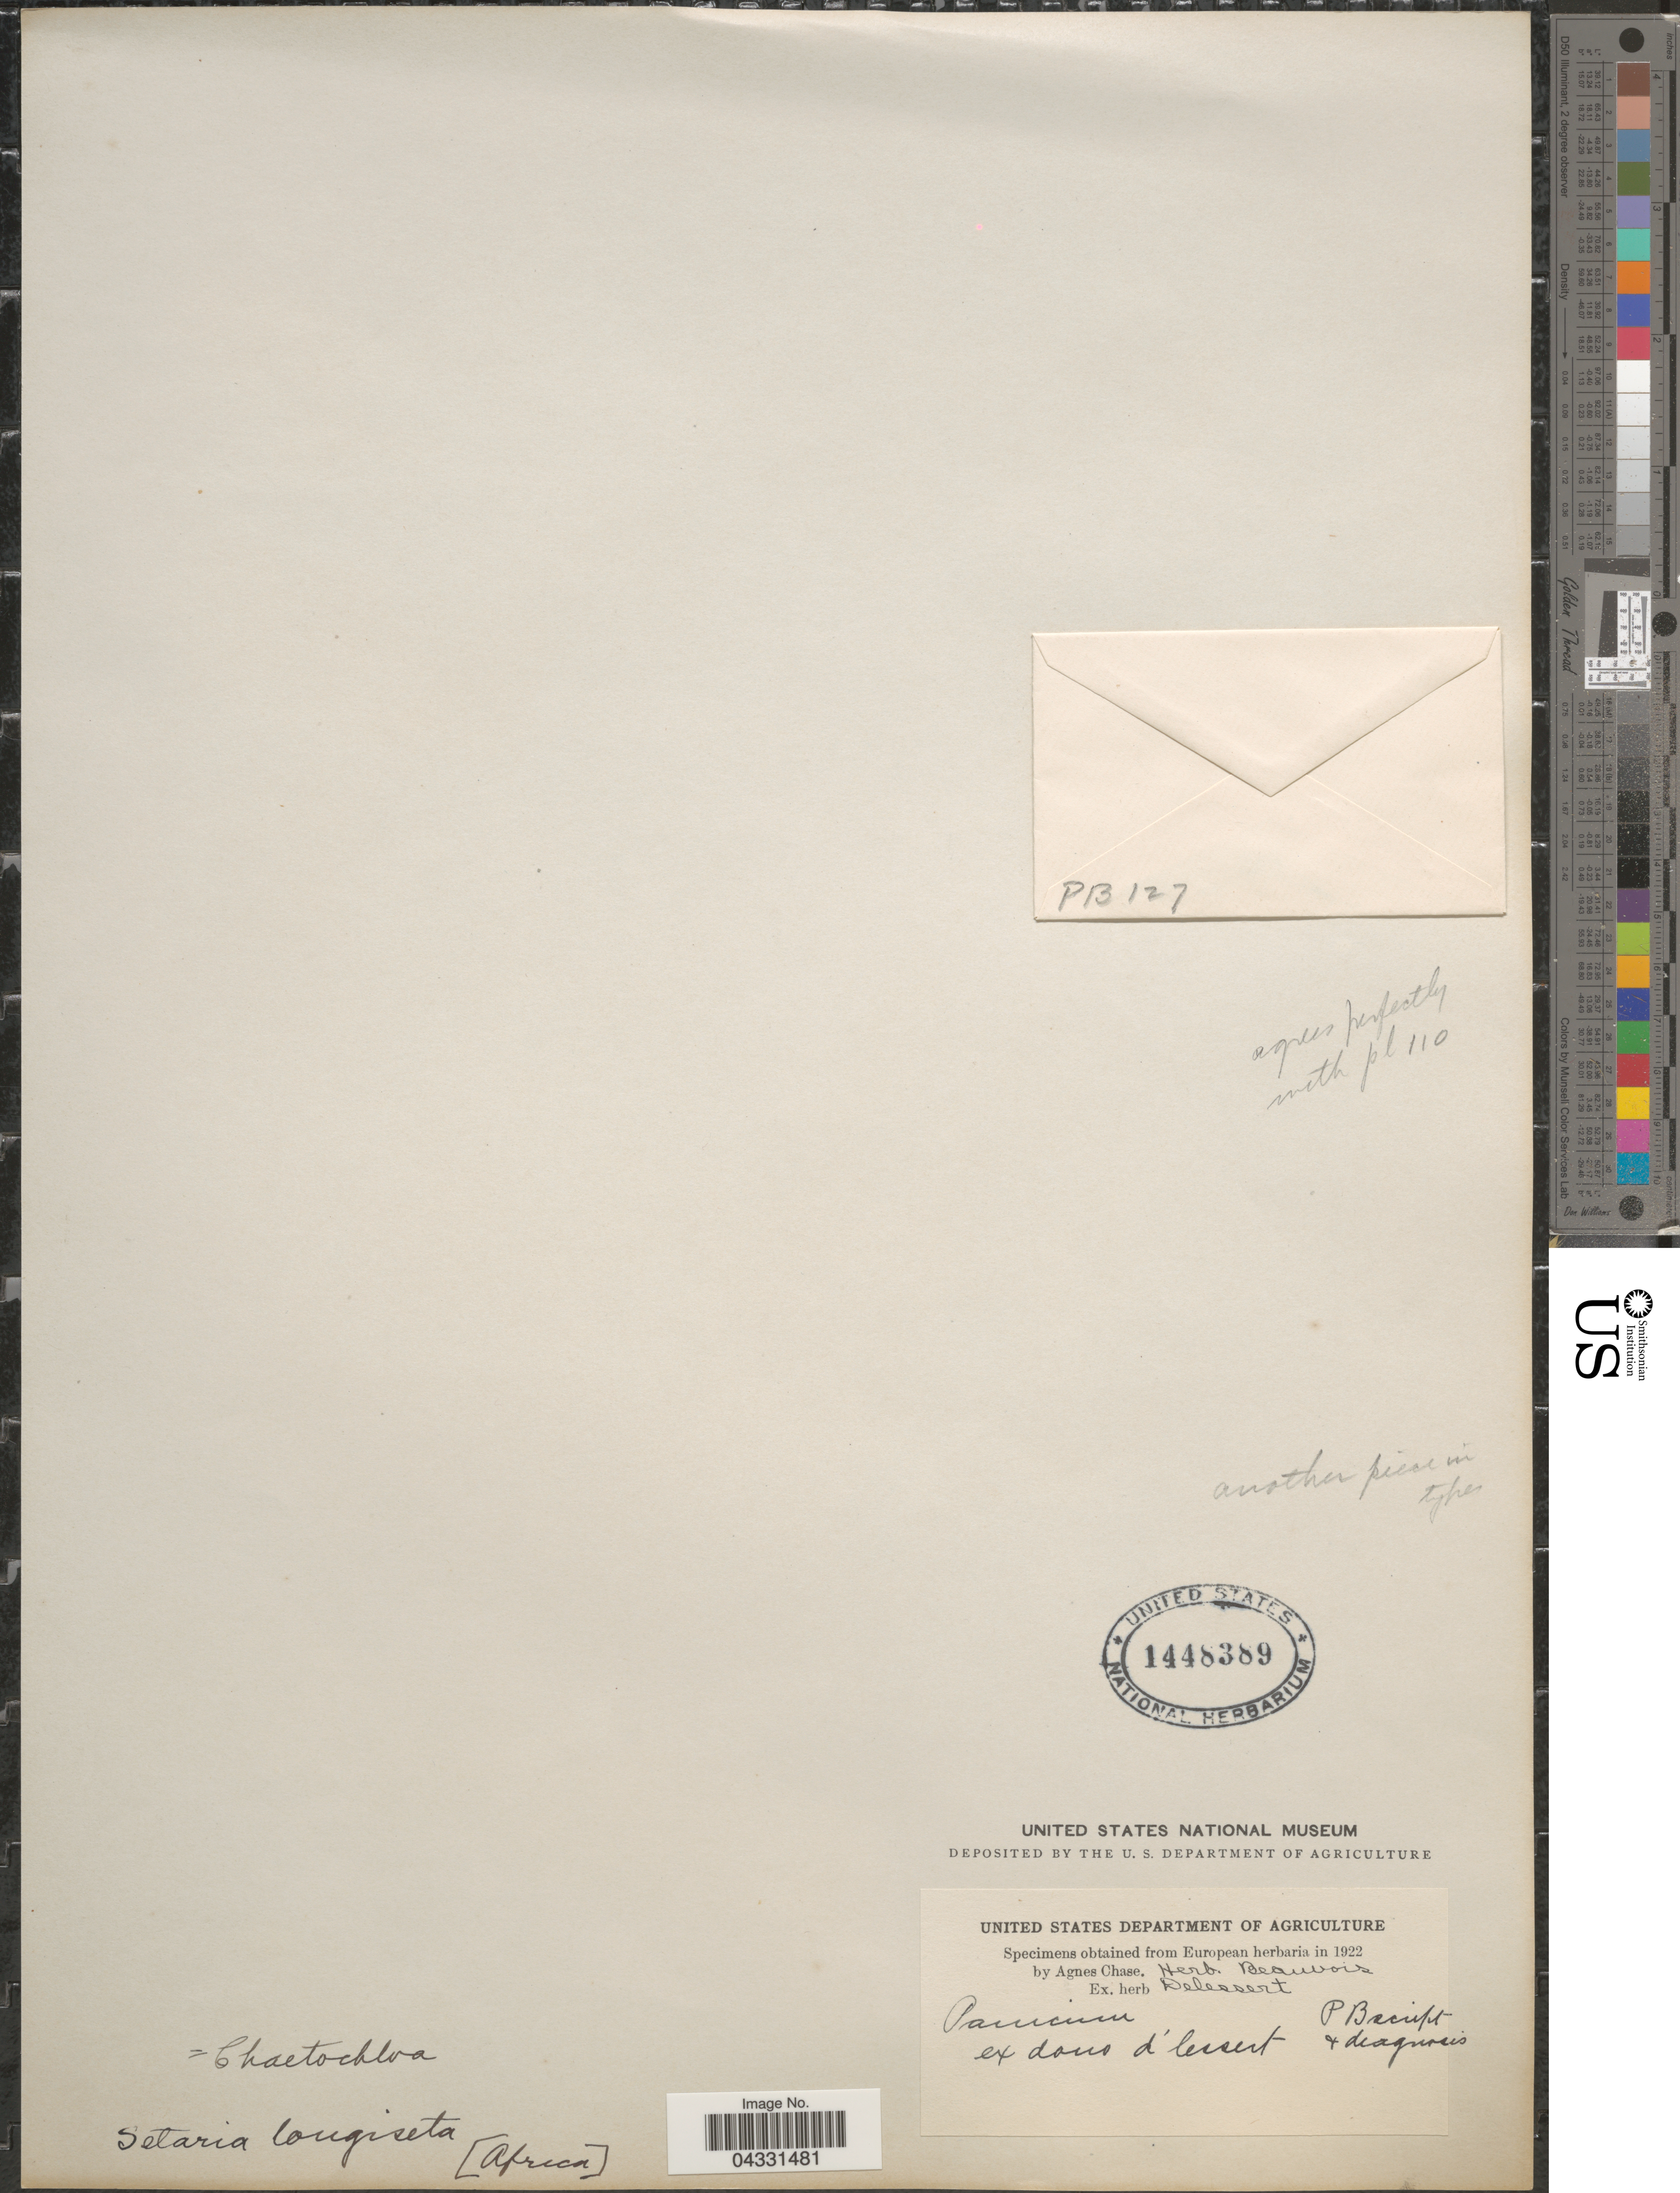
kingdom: Plantae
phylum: Tracheophyta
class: Liliopsida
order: Poales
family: Poaceae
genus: Setaria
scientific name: Setaria longiseta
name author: P. Beauv.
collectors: ex herb. Delessert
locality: Ex dons d'lessert [unsure placement]. Africa.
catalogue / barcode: US 1448389